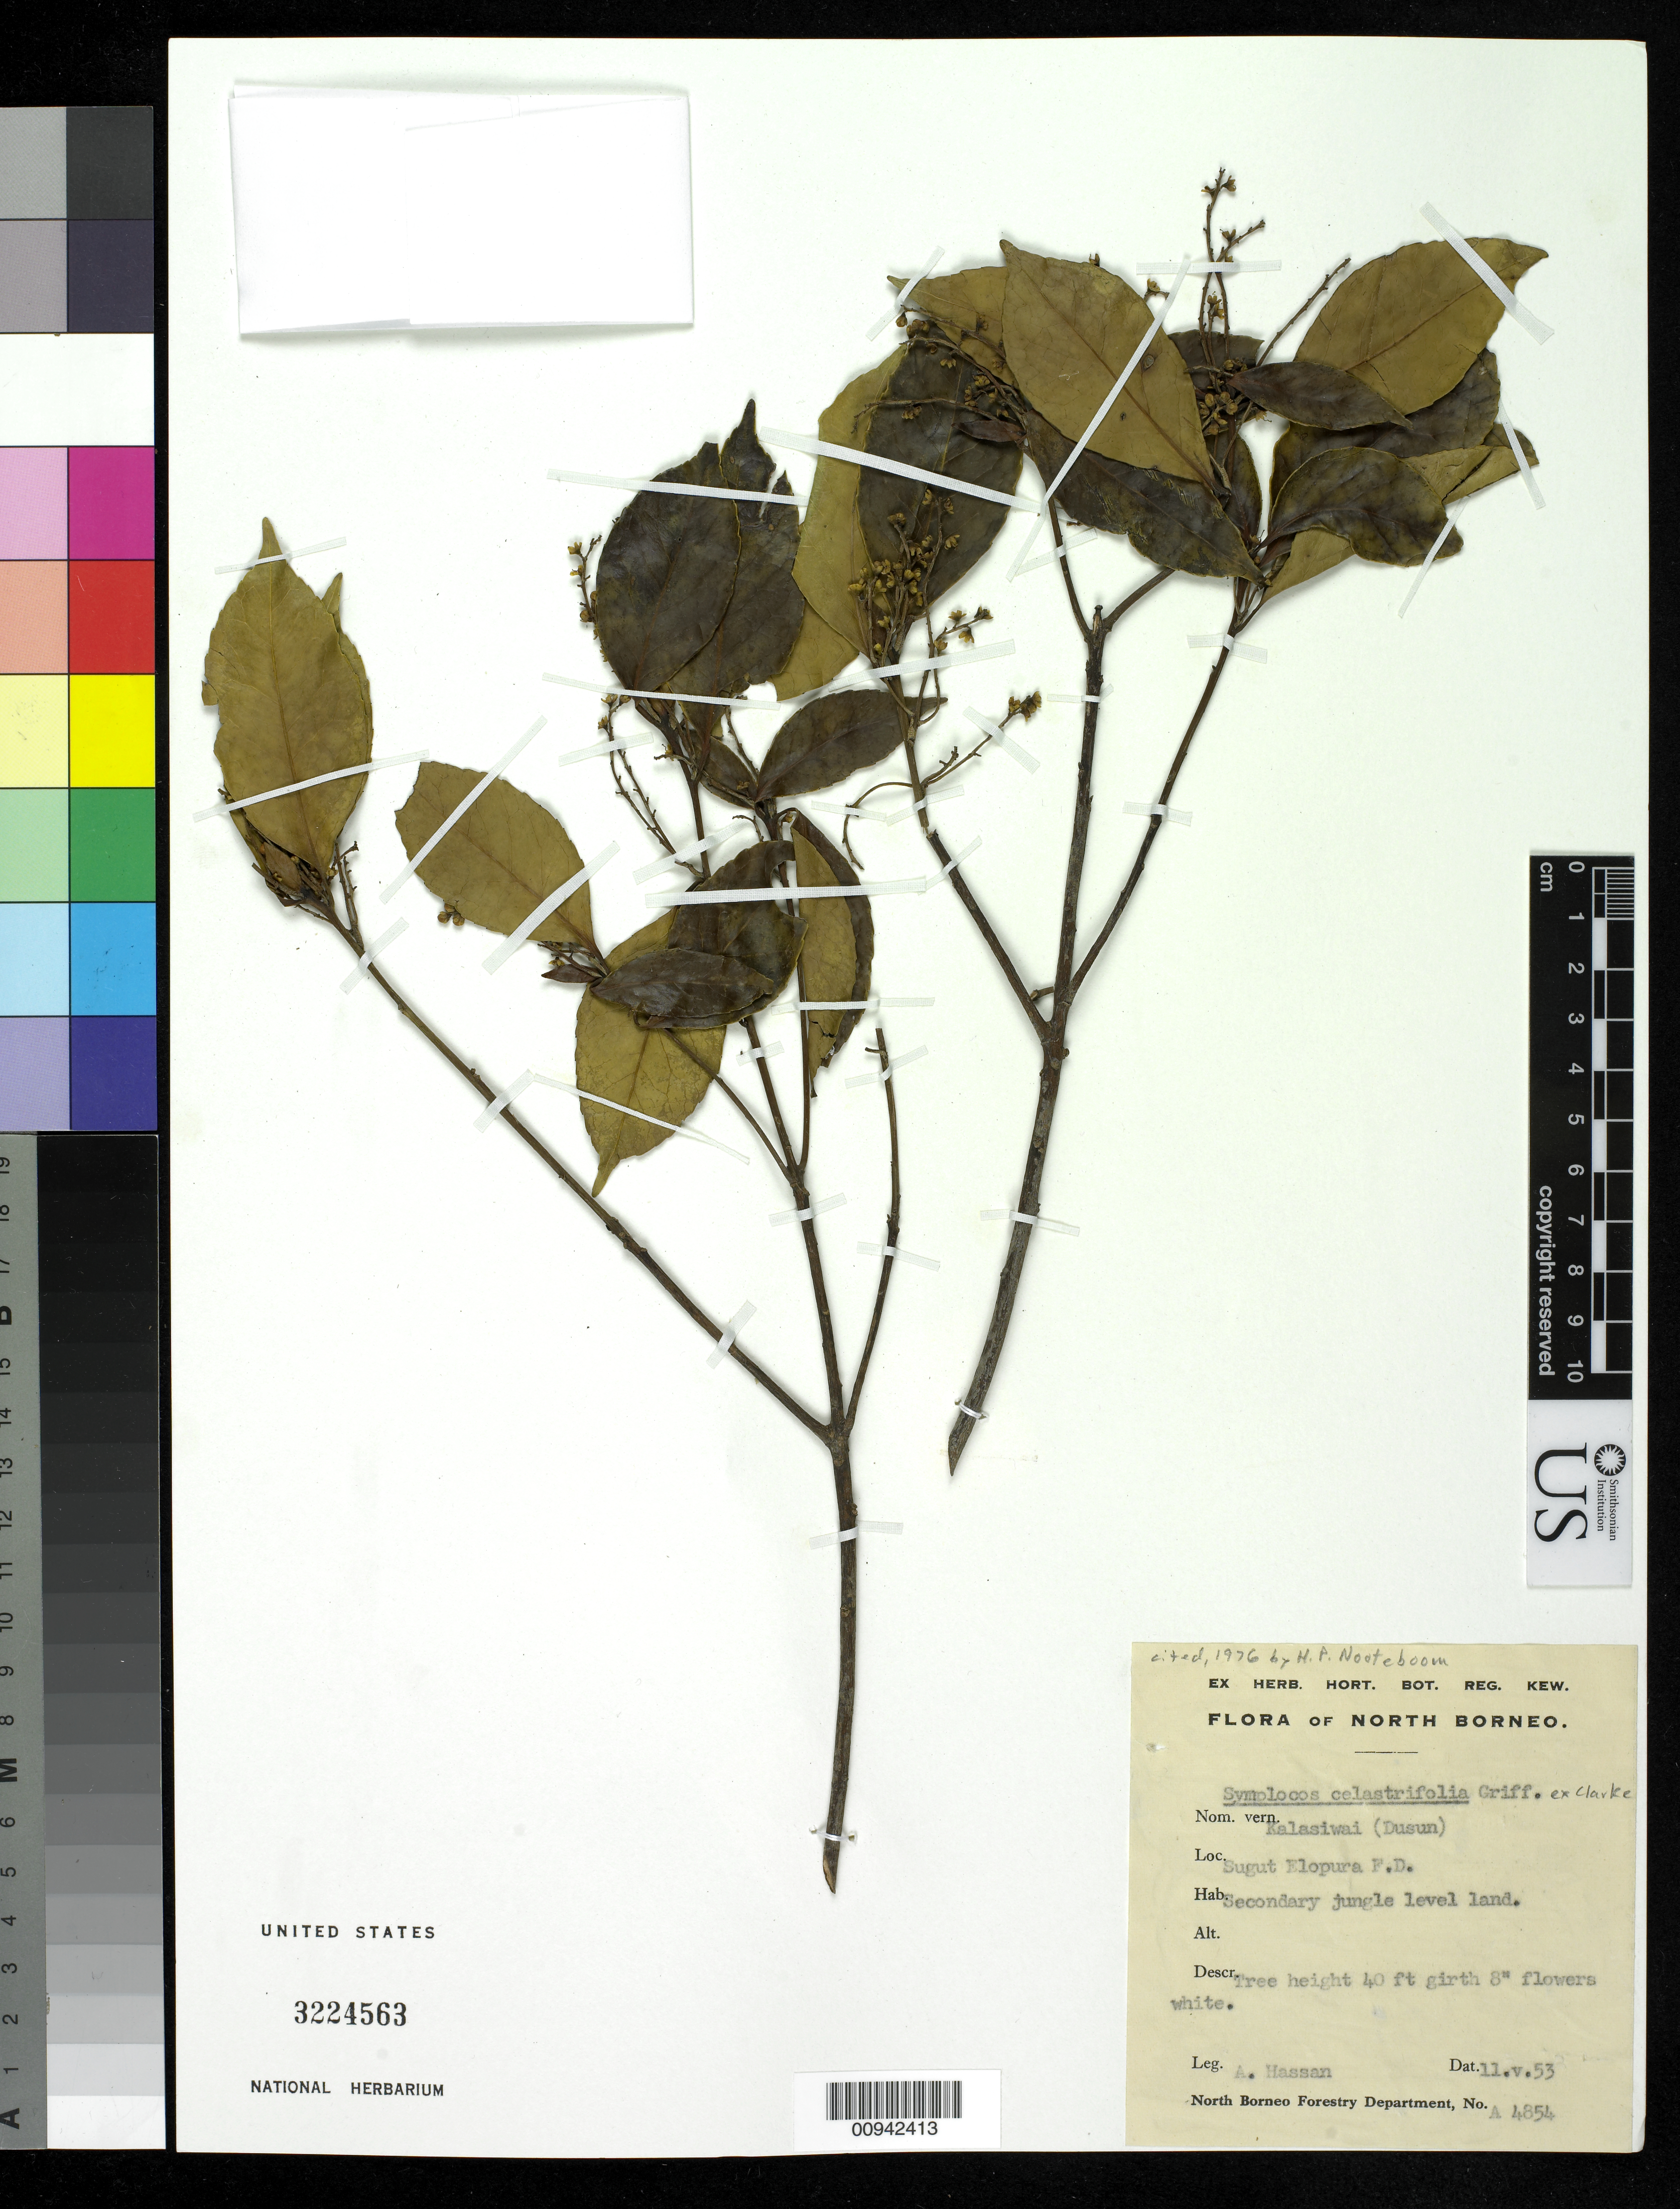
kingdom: Plantae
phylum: Tracheophyta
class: Magnoliopsida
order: Ericales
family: Symplocaceae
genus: Symplocos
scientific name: Symplocos celastrifolia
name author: Griff. ex C.B. Clarke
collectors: A. Hassan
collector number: A 4854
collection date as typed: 11 May 1953 or 05 Nov 1953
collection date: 1953-05-11 or 1953-11-05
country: Malaysia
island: Borneo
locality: Sugut Elopura F.D.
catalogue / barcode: US 3224563